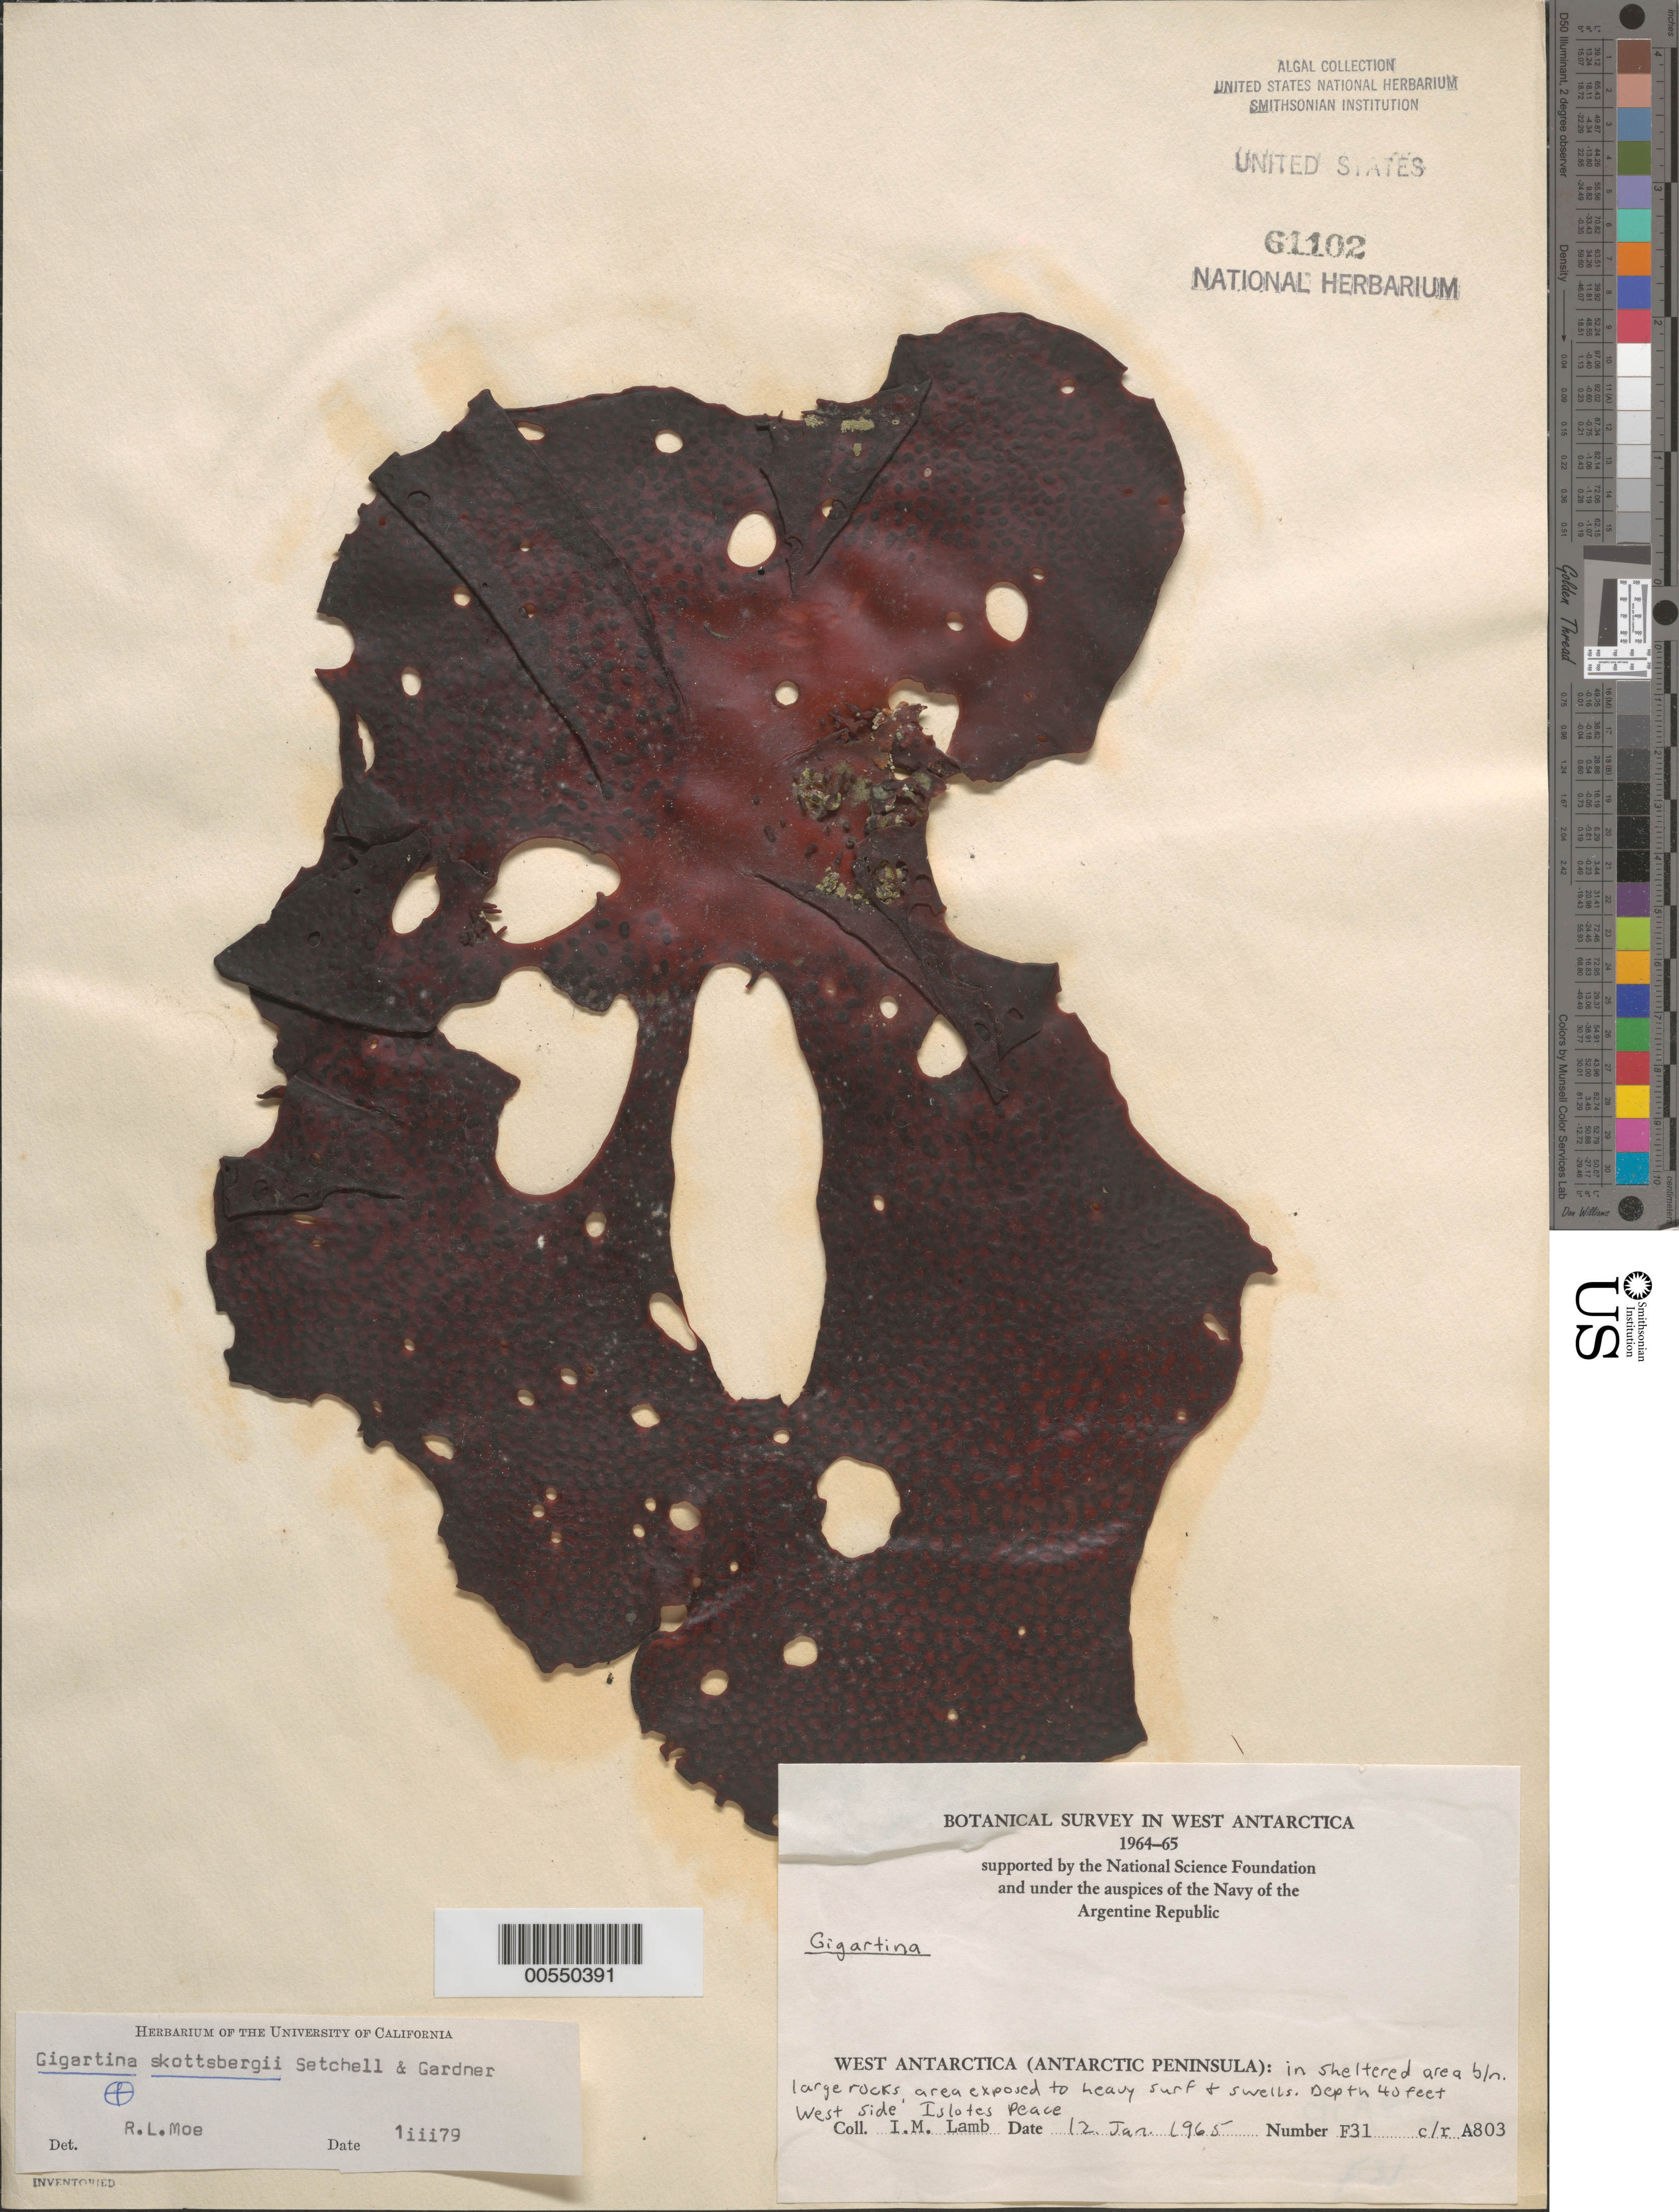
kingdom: Plantae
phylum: Rhodophyta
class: Florideophyceae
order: Gigartinales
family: Gigartinaceae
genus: Sarcopeltis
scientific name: Sarcopeltis skottsbergii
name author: (Setchell & N.L. Gardner) Hommersand et al.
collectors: I. M. Lamb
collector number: F-31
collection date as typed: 12 Jan 1965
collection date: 1965-01-12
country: Antarctica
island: Islotes Place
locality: Off Eta Island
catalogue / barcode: US 61102